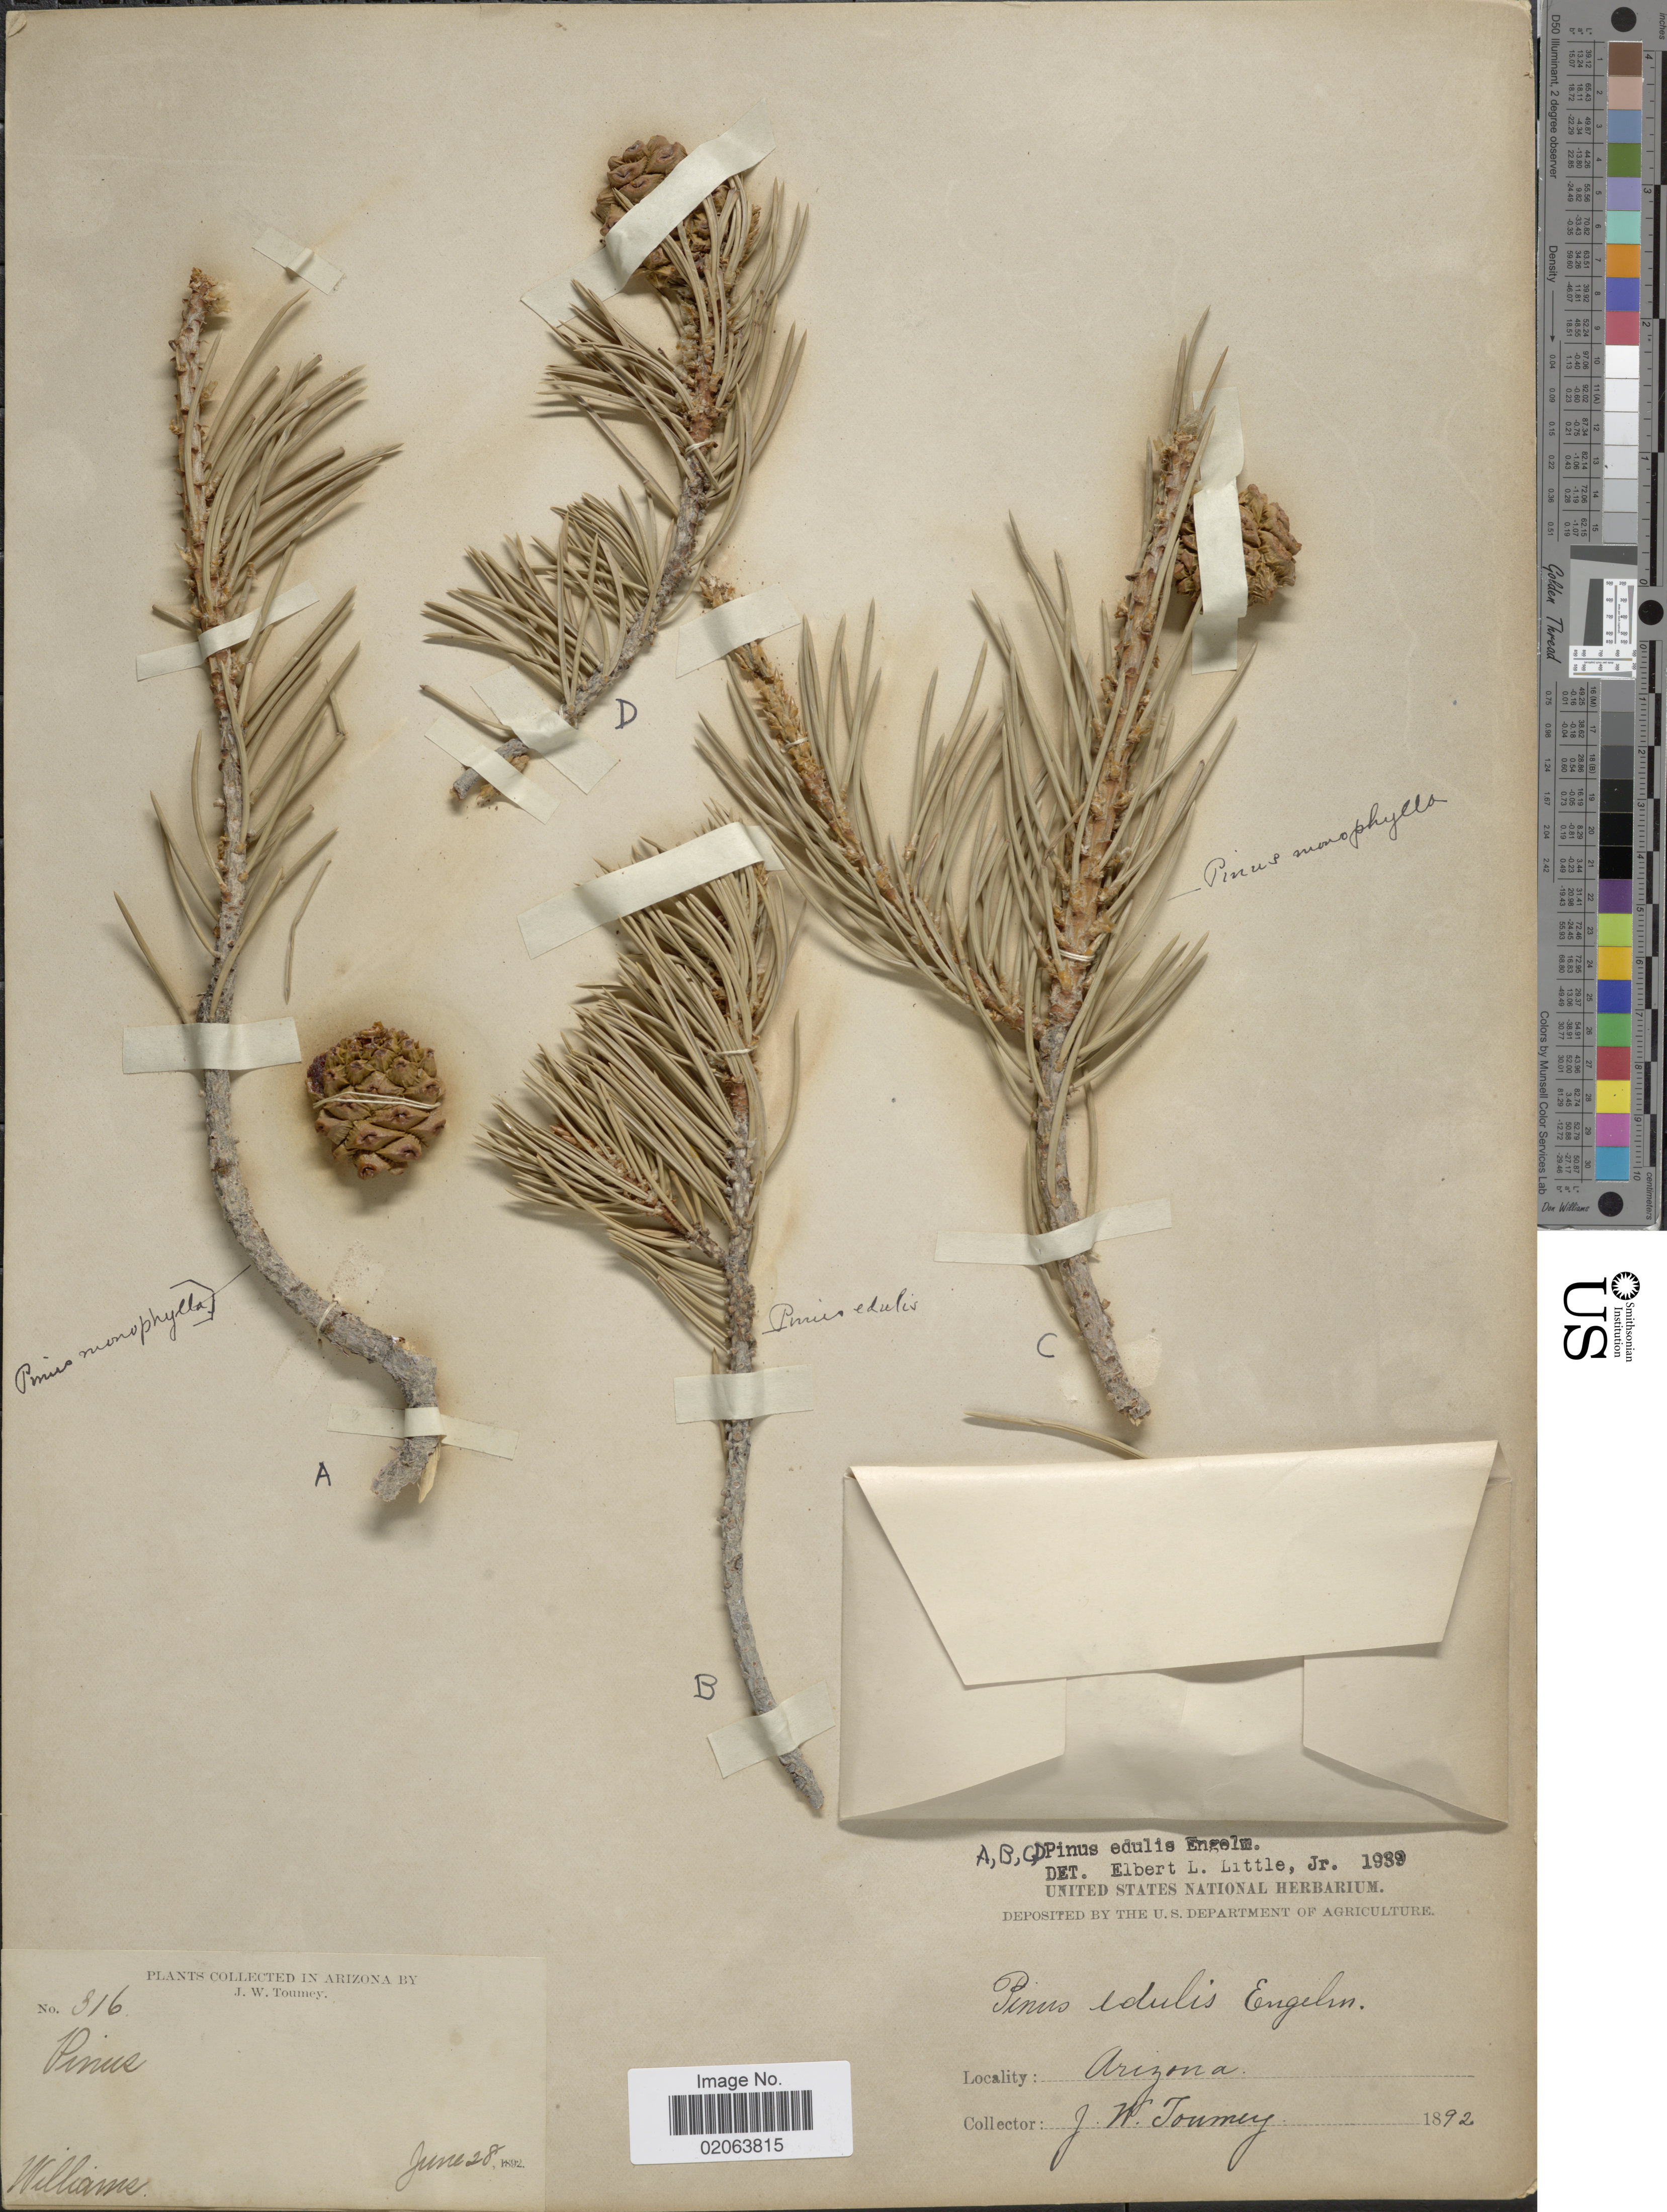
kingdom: Plantae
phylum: Tracheophyta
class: Pinopsida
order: Pinales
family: Pinaceae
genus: Pinus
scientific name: Pinus edulis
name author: Engelm.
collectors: J. W. Toumey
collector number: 316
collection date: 1892-06-28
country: United States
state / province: Arizona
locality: Williams